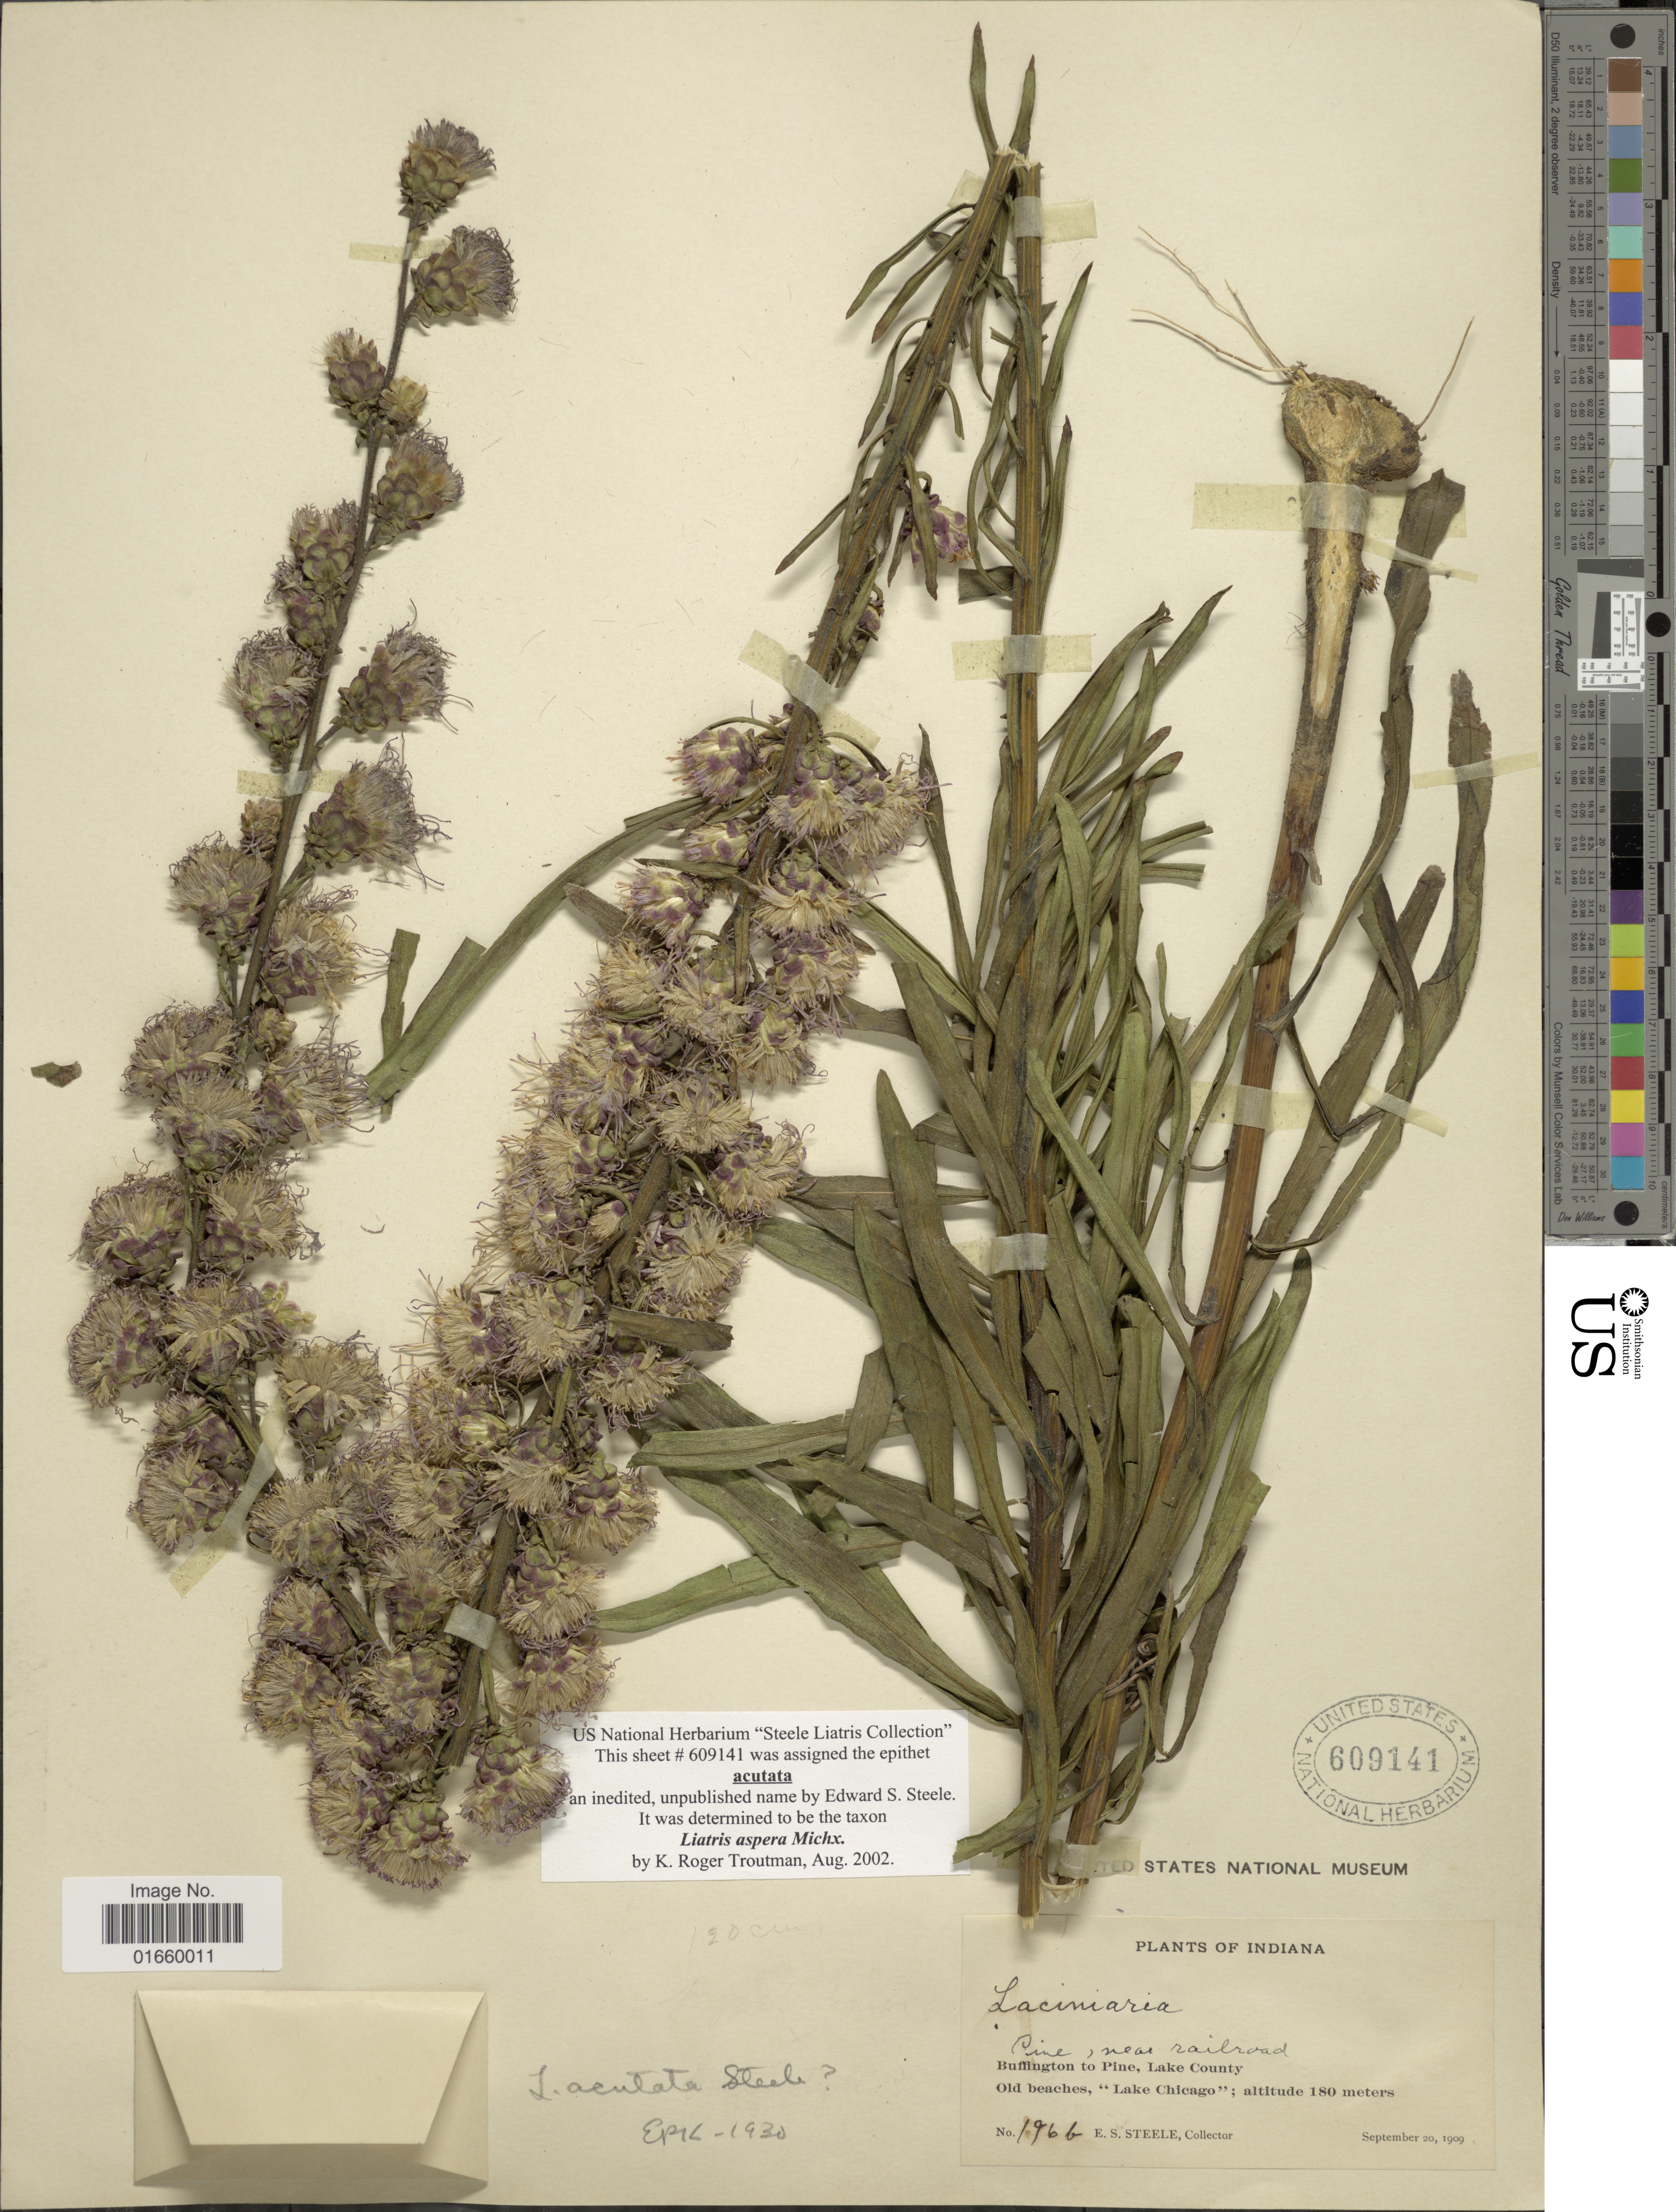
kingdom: Plantae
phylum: Tracheophyta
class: Magnoliopsida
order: Asterales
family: Asteraceae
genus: Liatris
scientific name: Liatris aspera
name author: Michx.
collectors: E. Steele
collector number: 196b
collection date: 1909-09-20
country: United States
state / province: Indiana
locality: Buffington to Pine, Lake County, Old Beaches, "Lake Chicago"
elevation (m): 180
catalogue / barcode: US 609141